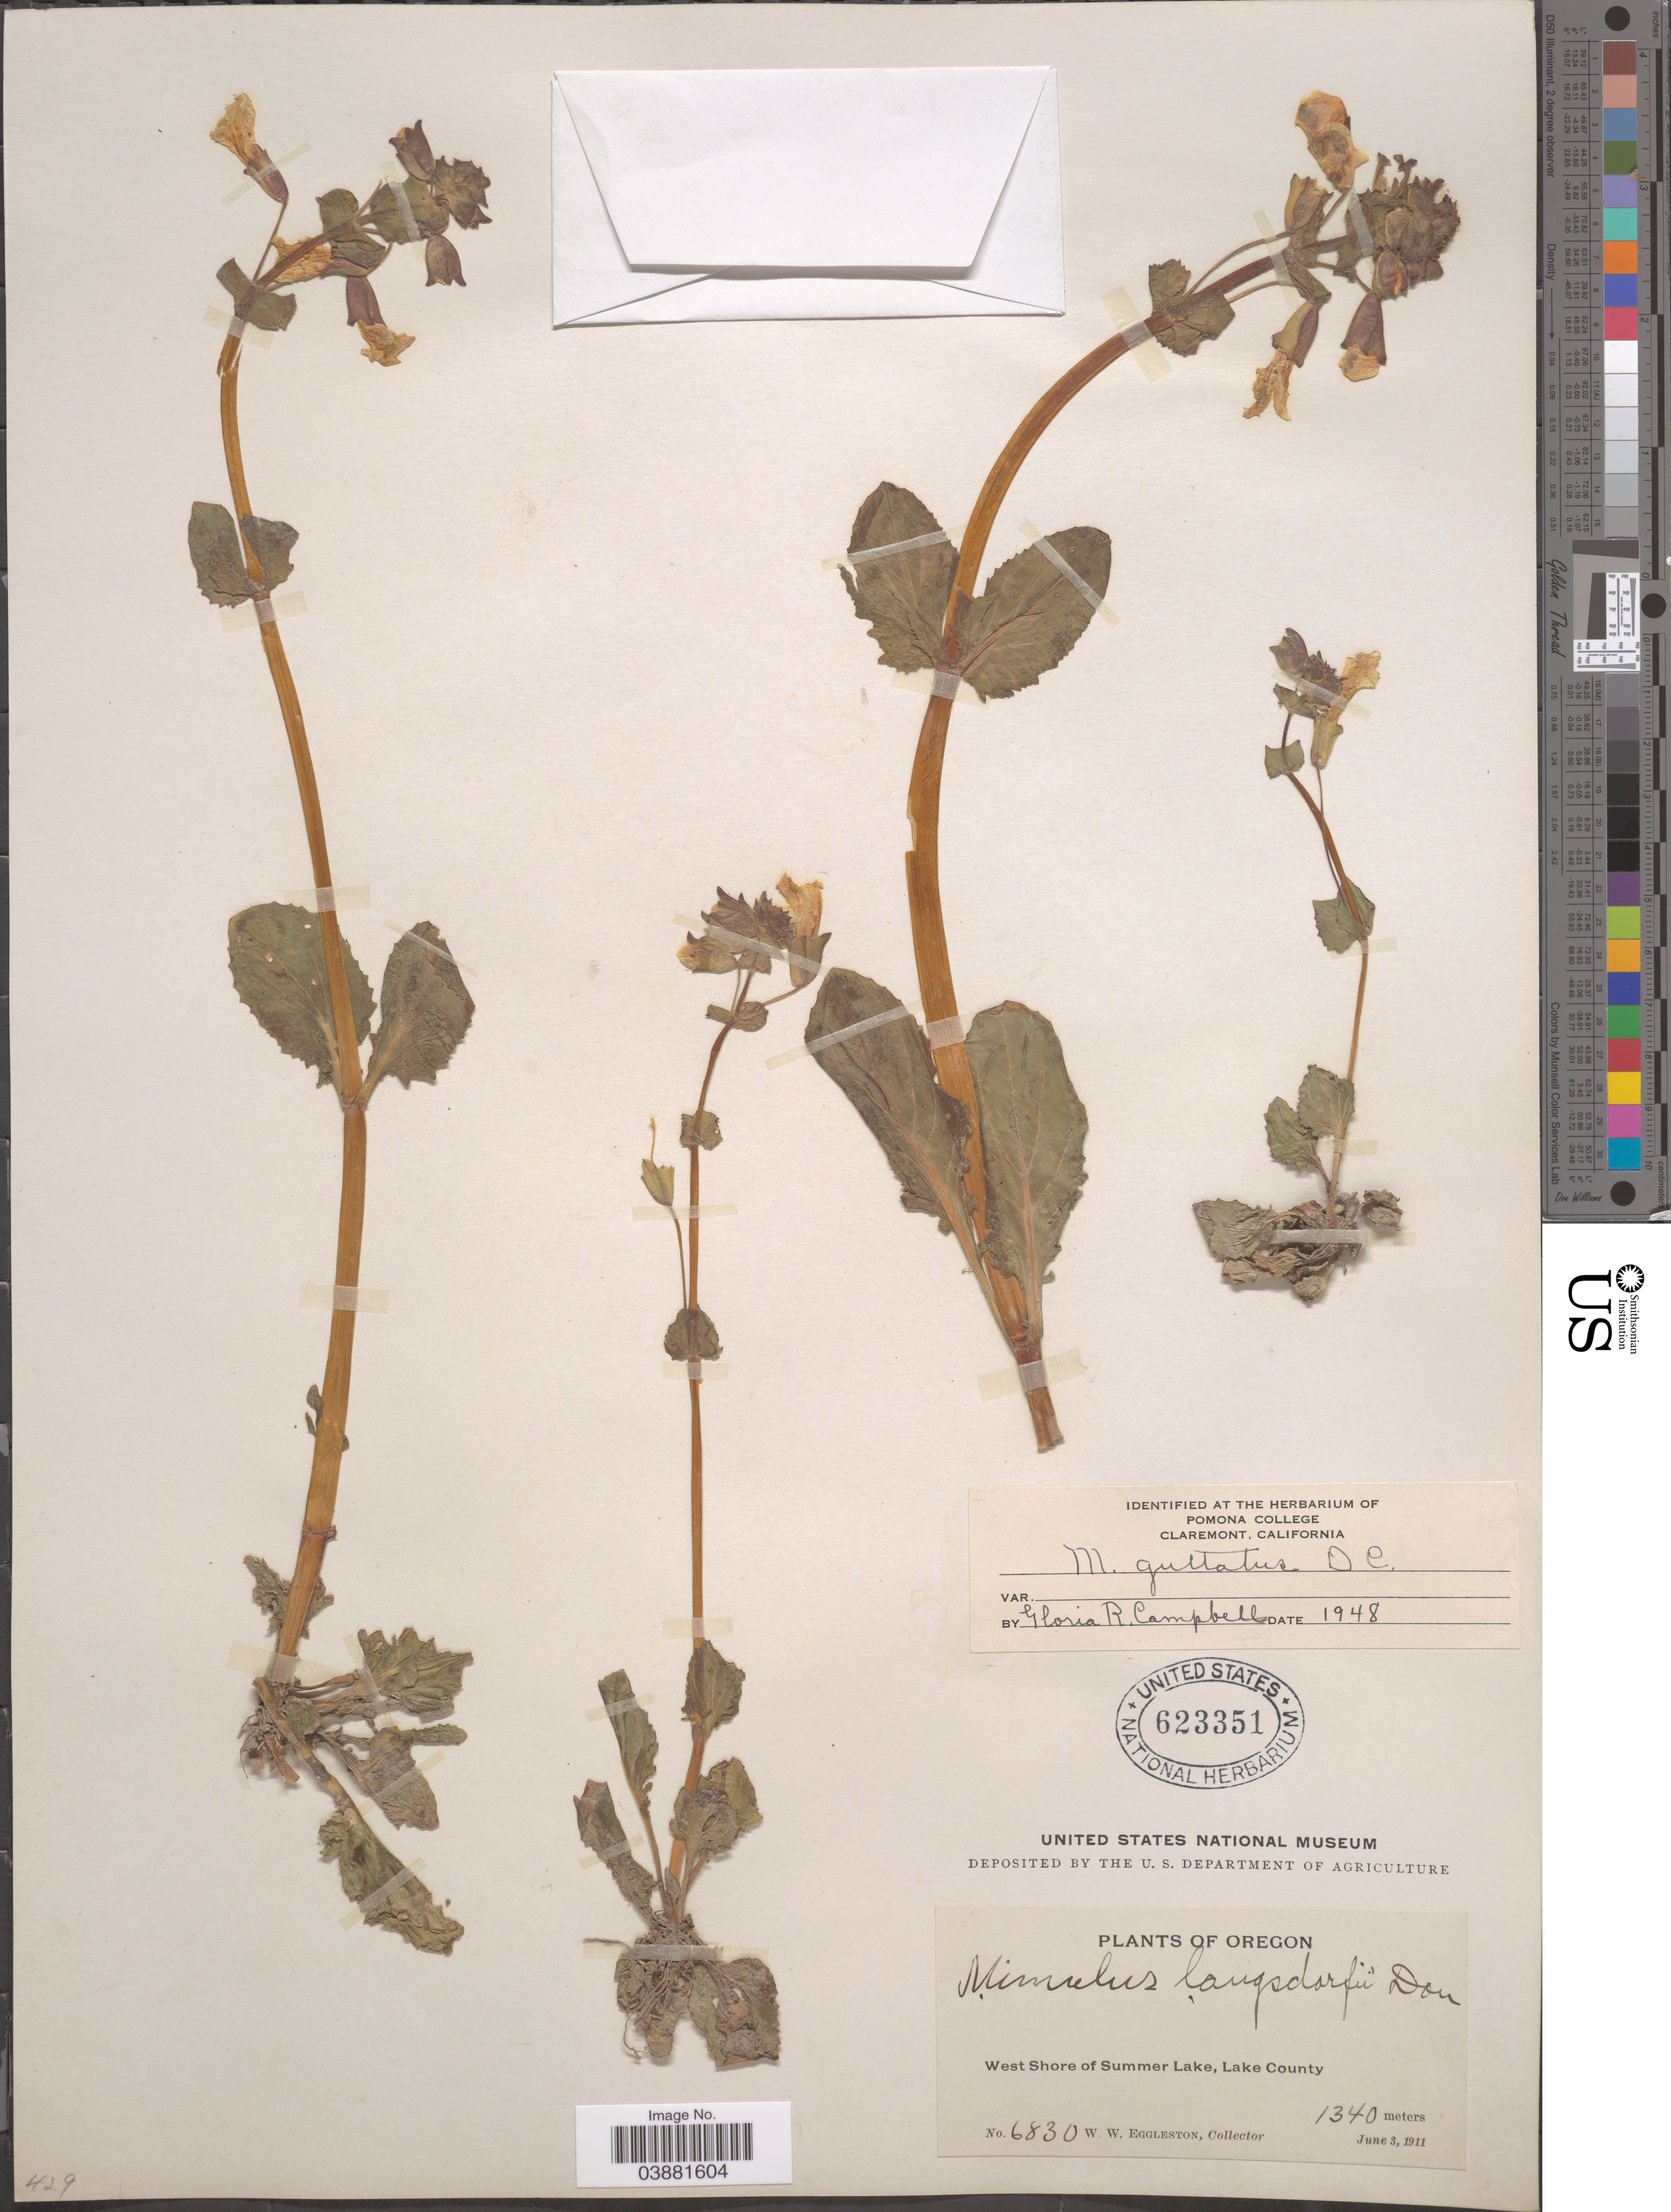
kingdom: Plantae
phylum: Tracheophyta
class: Magnoliopsida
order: Lamiales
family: Phrymaceae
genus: Mimulus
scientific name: Mimulus guttatus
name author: DC.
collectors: W. W. Eggleston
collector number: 6830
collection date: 1911-06-03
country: United States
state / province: Oregon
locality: West Shore of Summer Lake, Lake County.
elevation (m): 1340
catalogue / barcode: US 623351